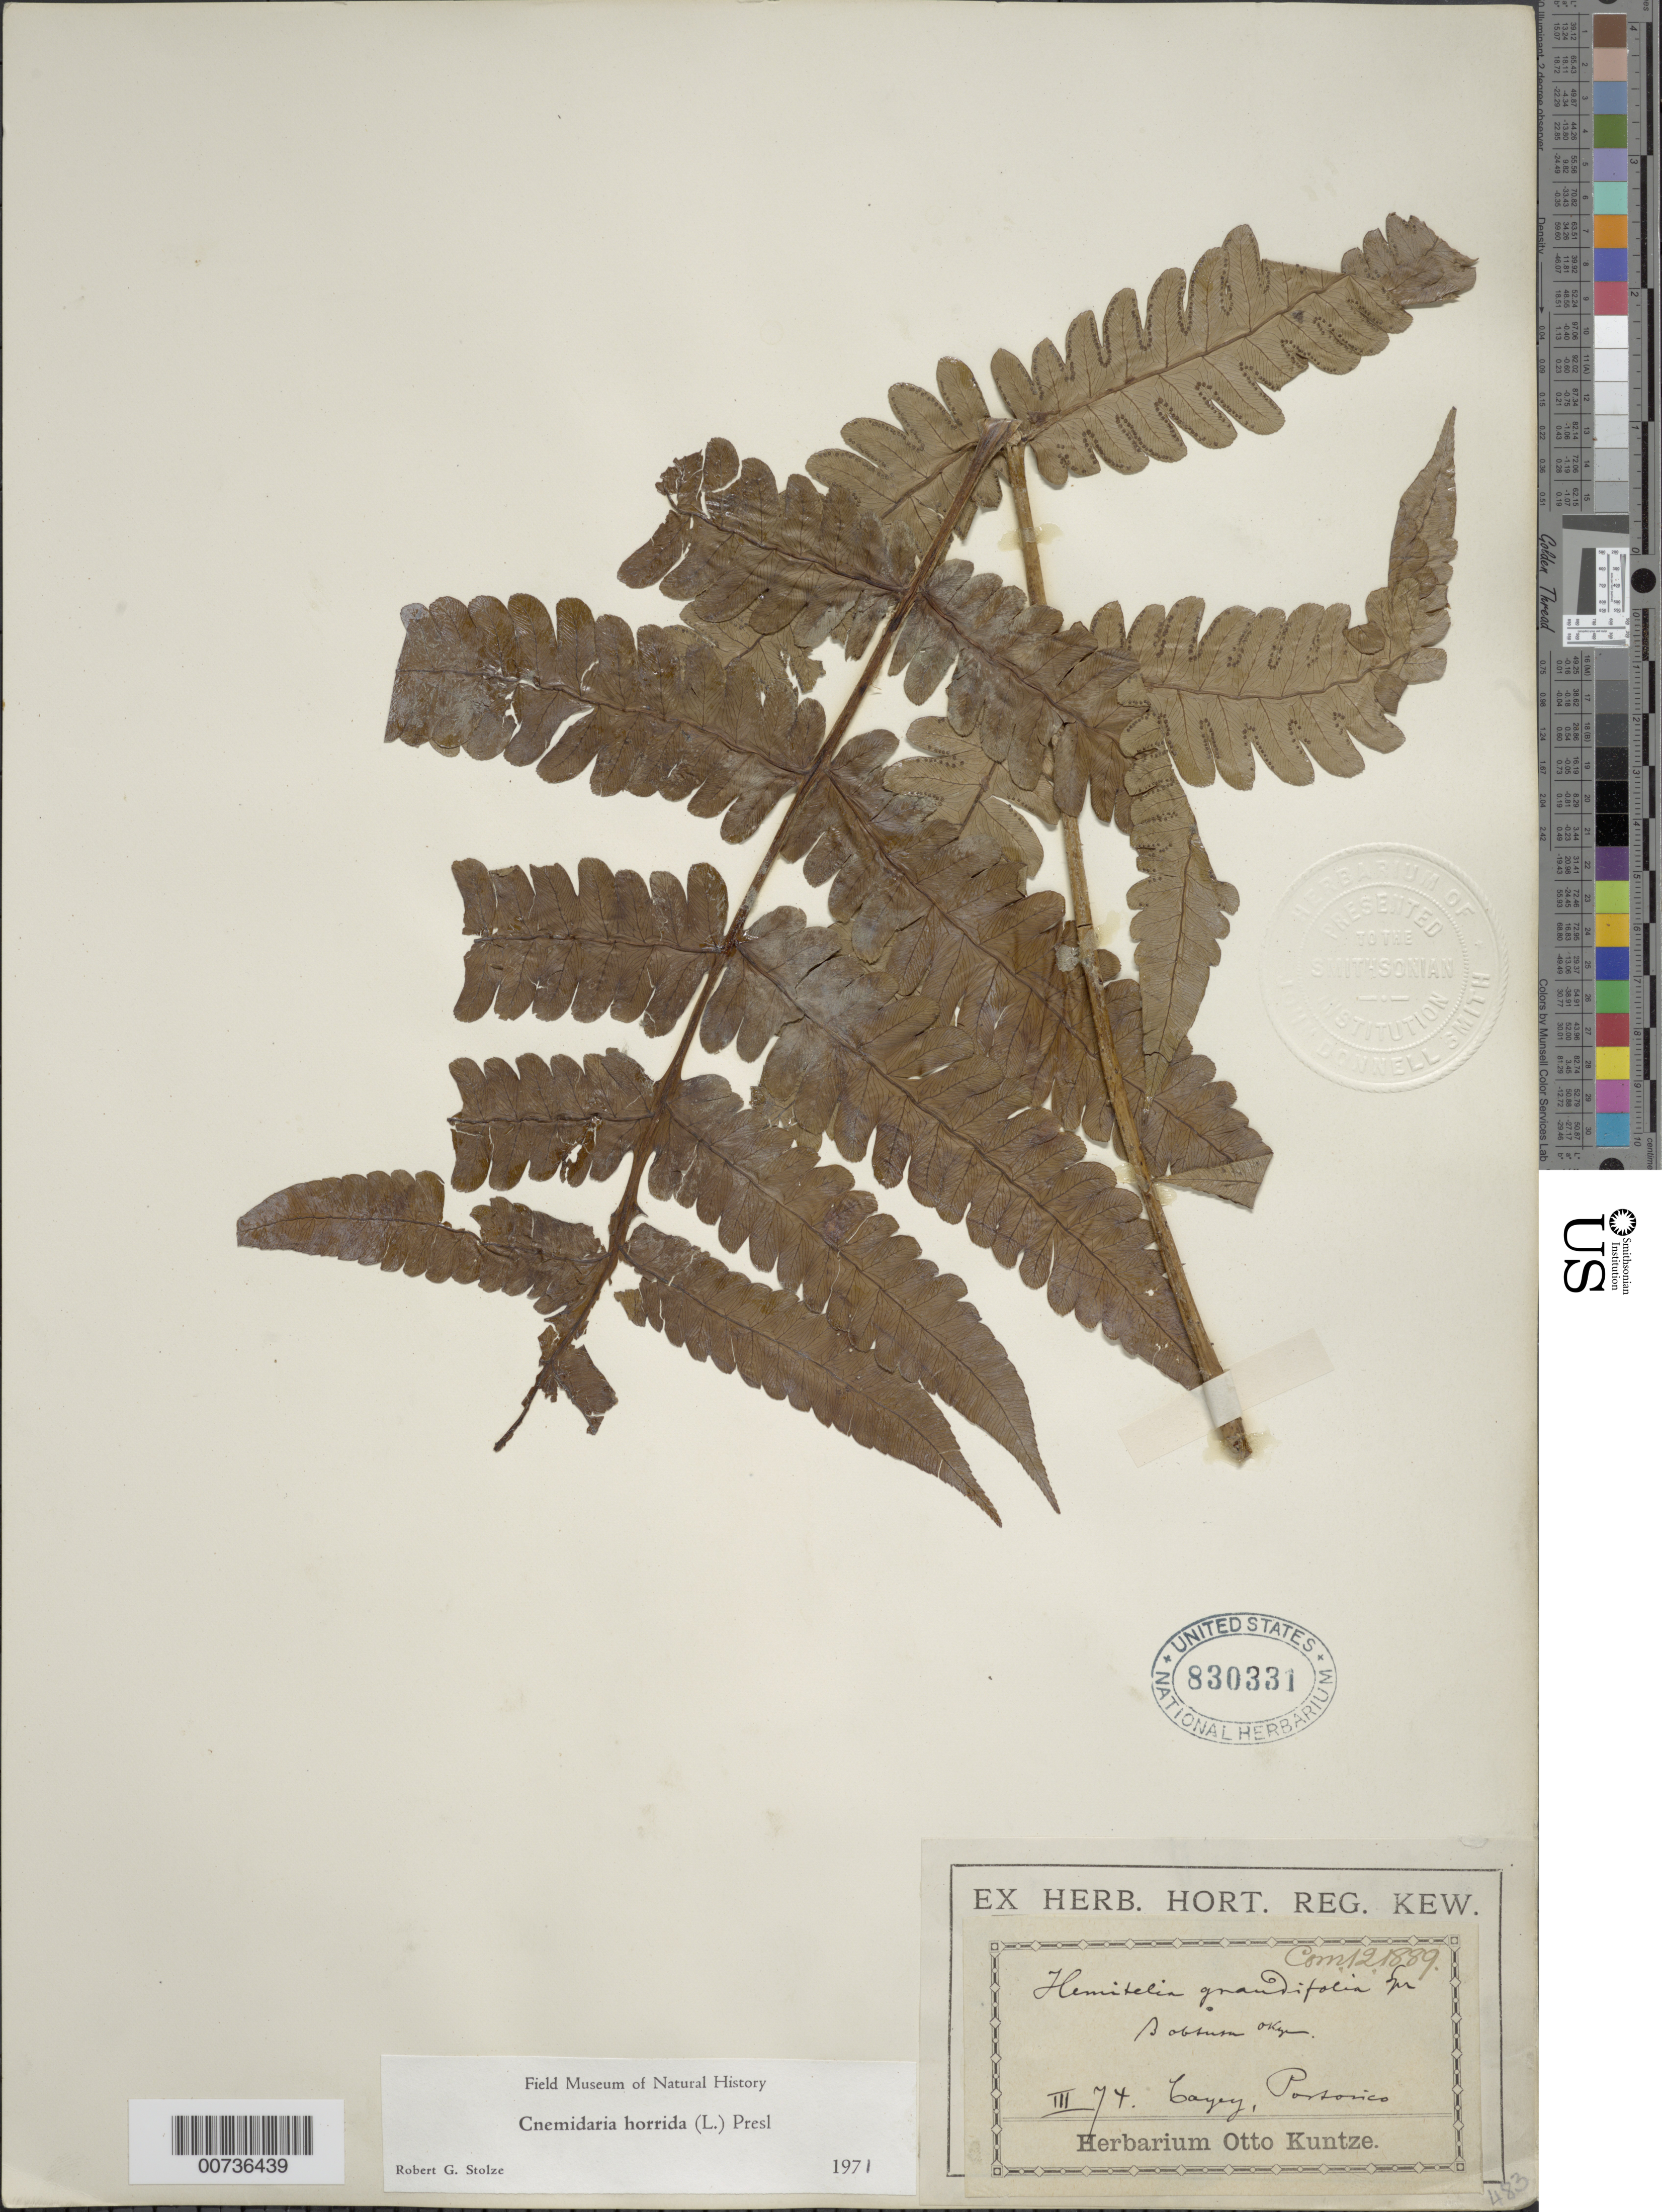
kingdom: Plantae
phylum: Tracheophyta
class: Polypodiopsida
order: Cyatheales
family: Cyatheaceae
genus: Cyathea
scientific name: Cyathea horrida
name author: (L.) Sm.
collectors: C.E.O. Kuntze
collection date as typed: Mar 1874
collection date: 1874-03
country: Puerto Rico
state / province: Cayey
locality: Cayey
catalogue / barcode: US 830331